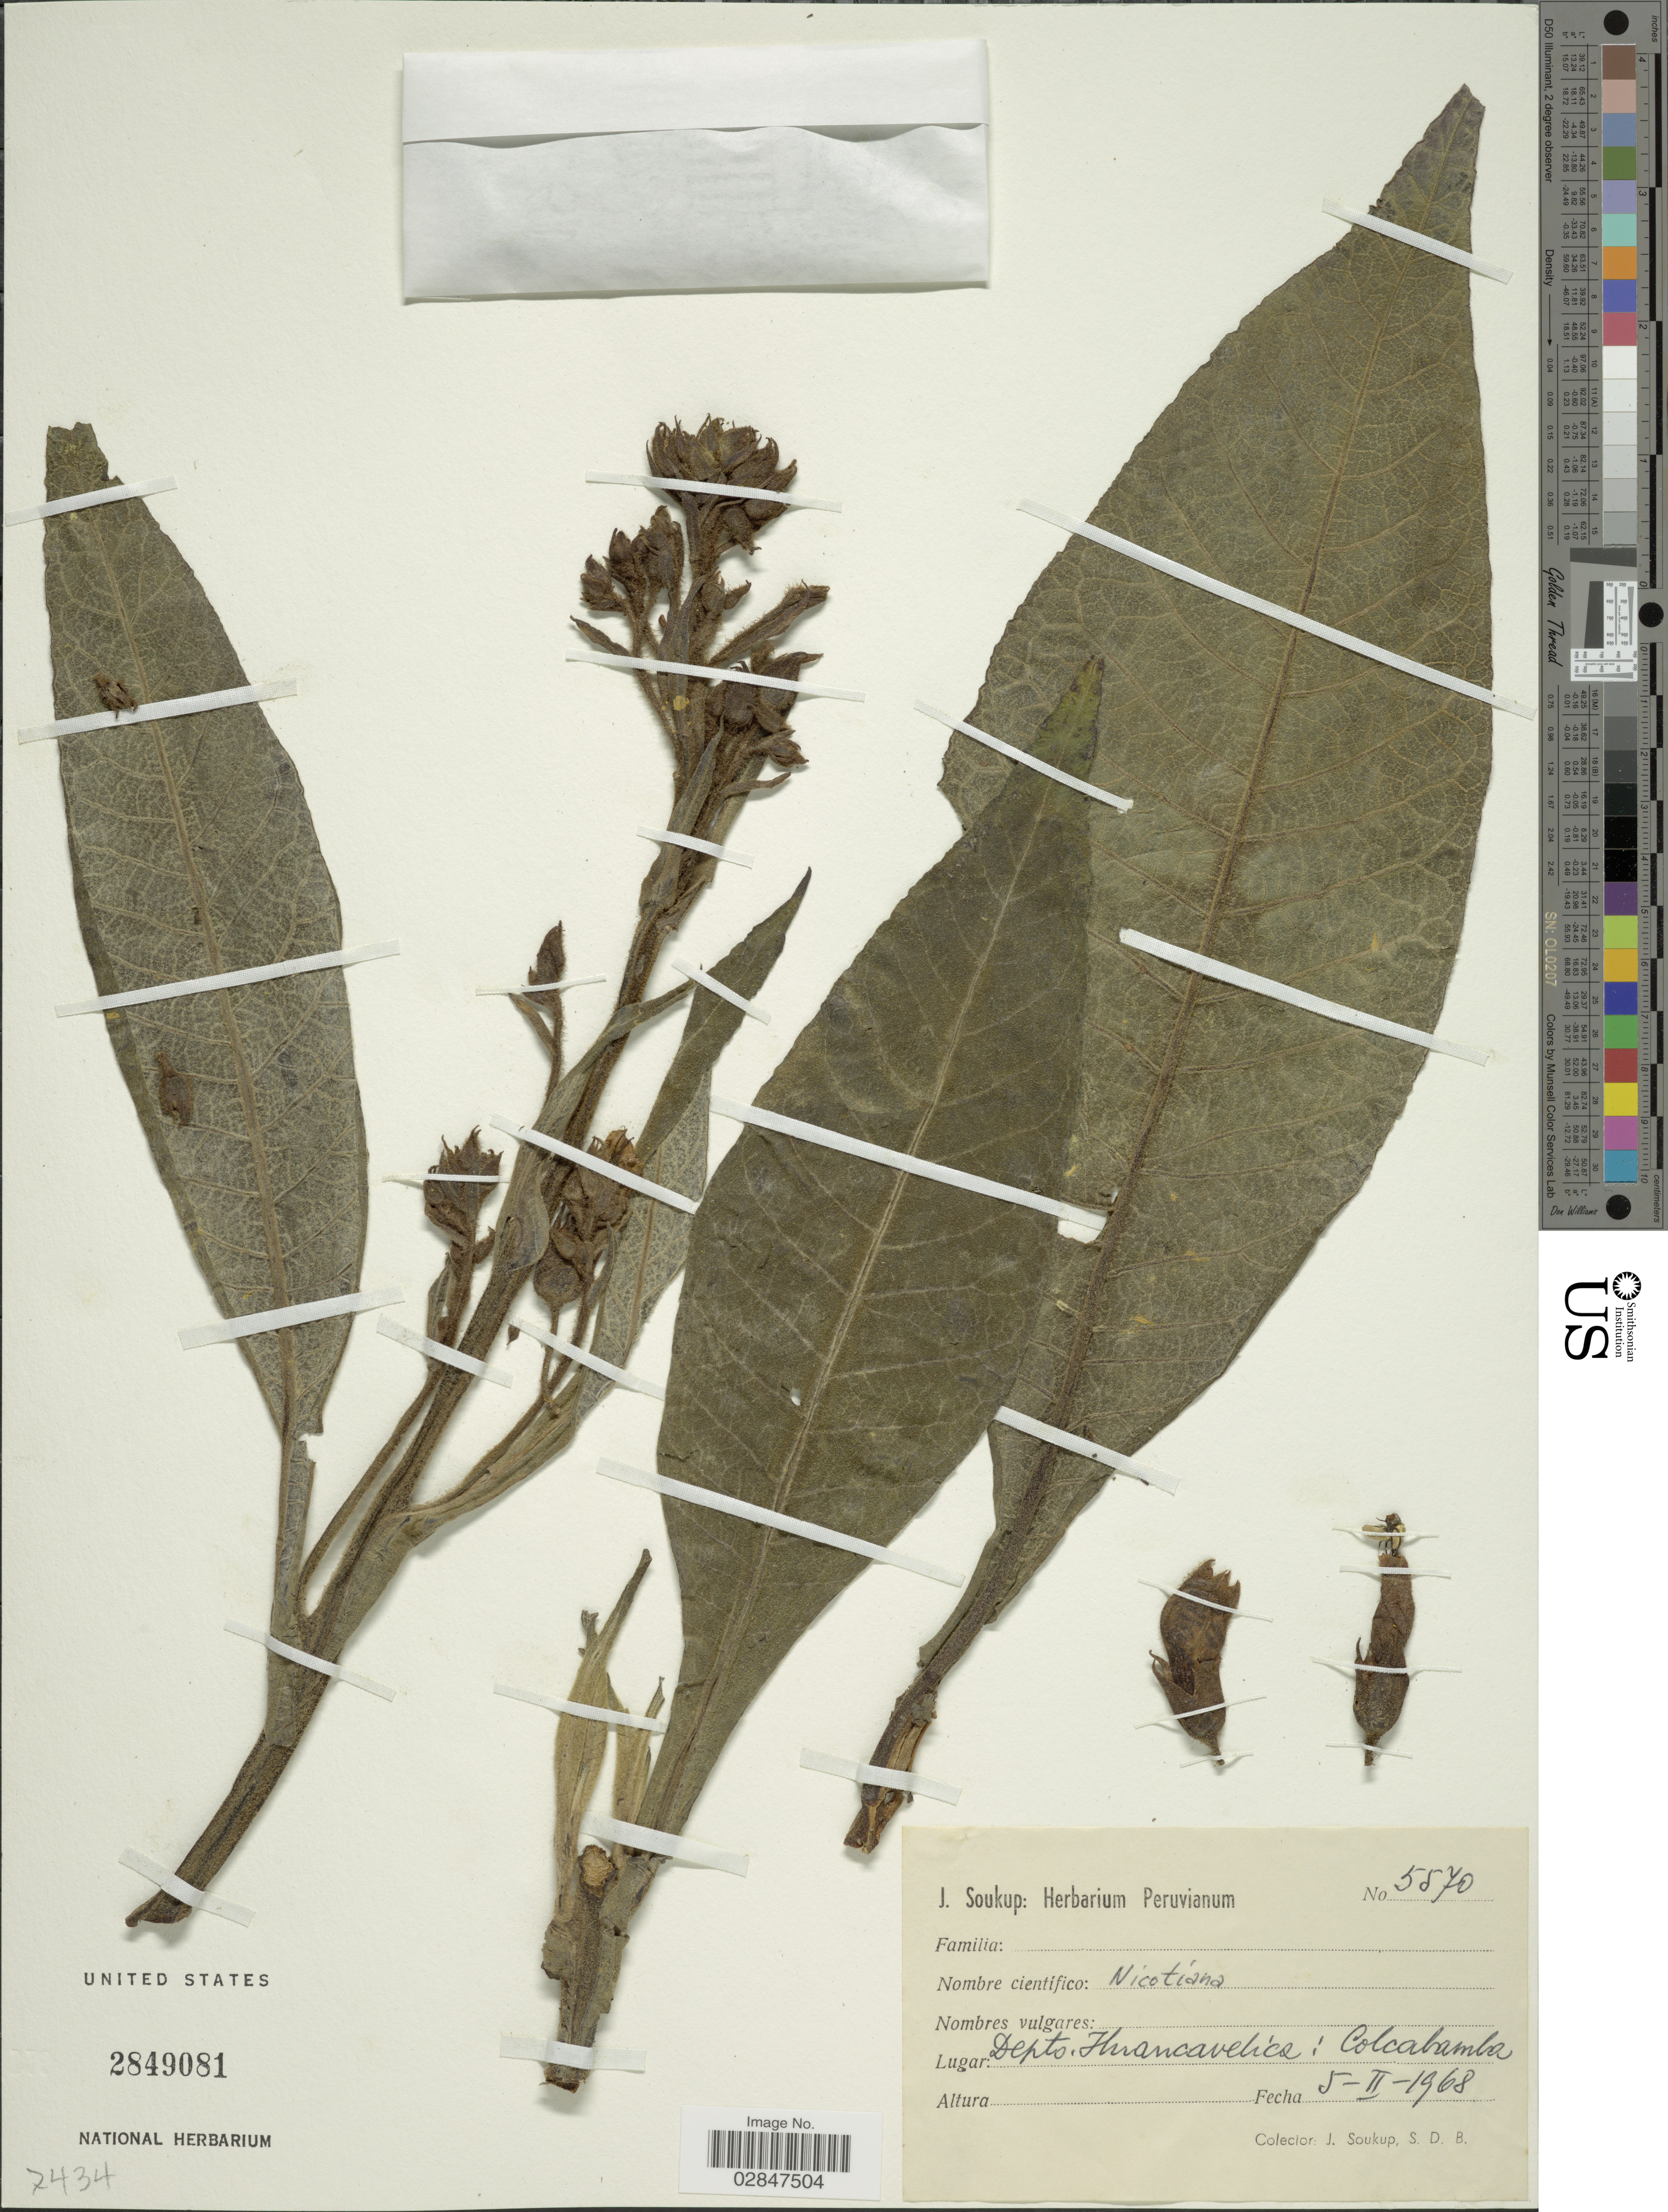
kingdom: Plantae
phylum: Tracheophyta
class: Magnoliopsida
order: Solanales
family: Solanaceae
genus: Nicotiana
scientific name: Nicotiana sp.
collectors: J. Soukup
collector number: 5570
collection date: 1968-02-05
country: Peru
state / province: Huancavelica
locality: Depto. Huancavelica: Colcabamba.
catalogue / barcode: US 2849081